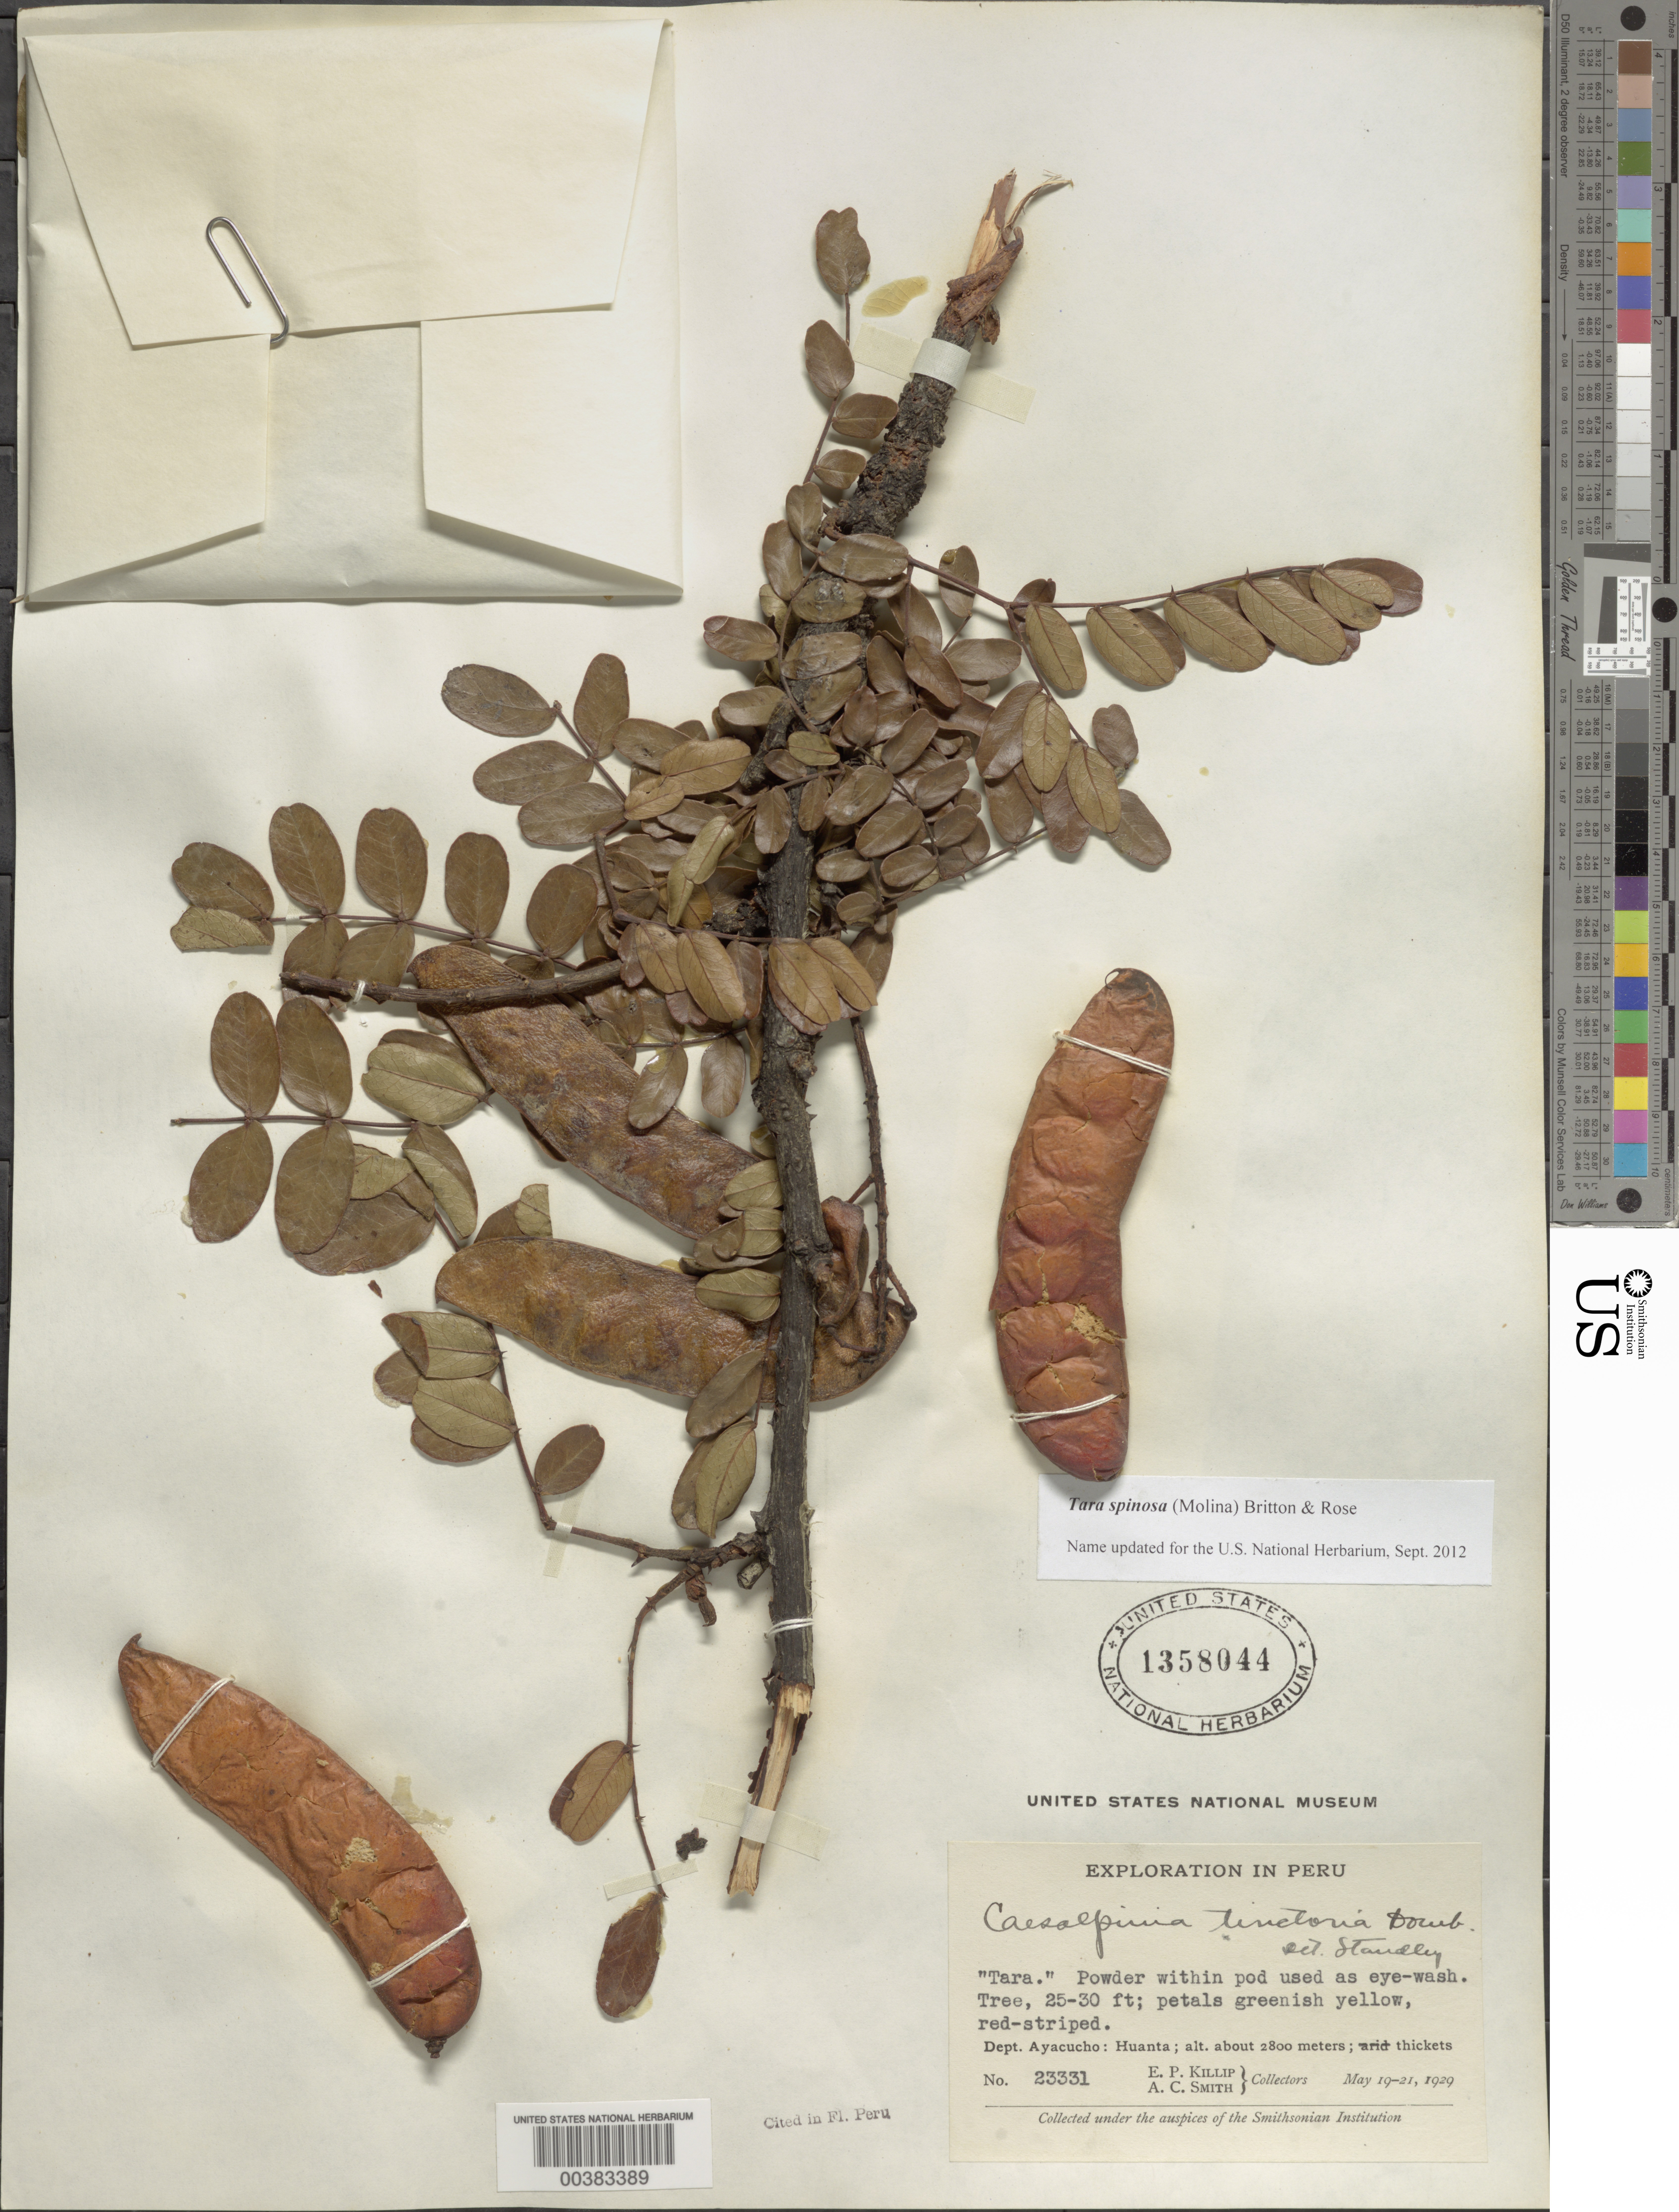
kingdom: Plantae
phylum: Tracheophyta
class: Magnoliopsida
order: Fabales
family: Fabaceae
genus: Tara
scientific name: Tara spinosa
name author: (Molina) Britton & Rose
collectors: E. P. Killip & A. C. Smith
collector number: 23331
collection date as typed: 19 May 1929 to 21 May 1929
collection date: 1929-05-19/1929-05-21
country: Peru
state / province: Ayacucho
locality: Huanta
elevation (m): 2800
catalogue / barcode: US 1358044